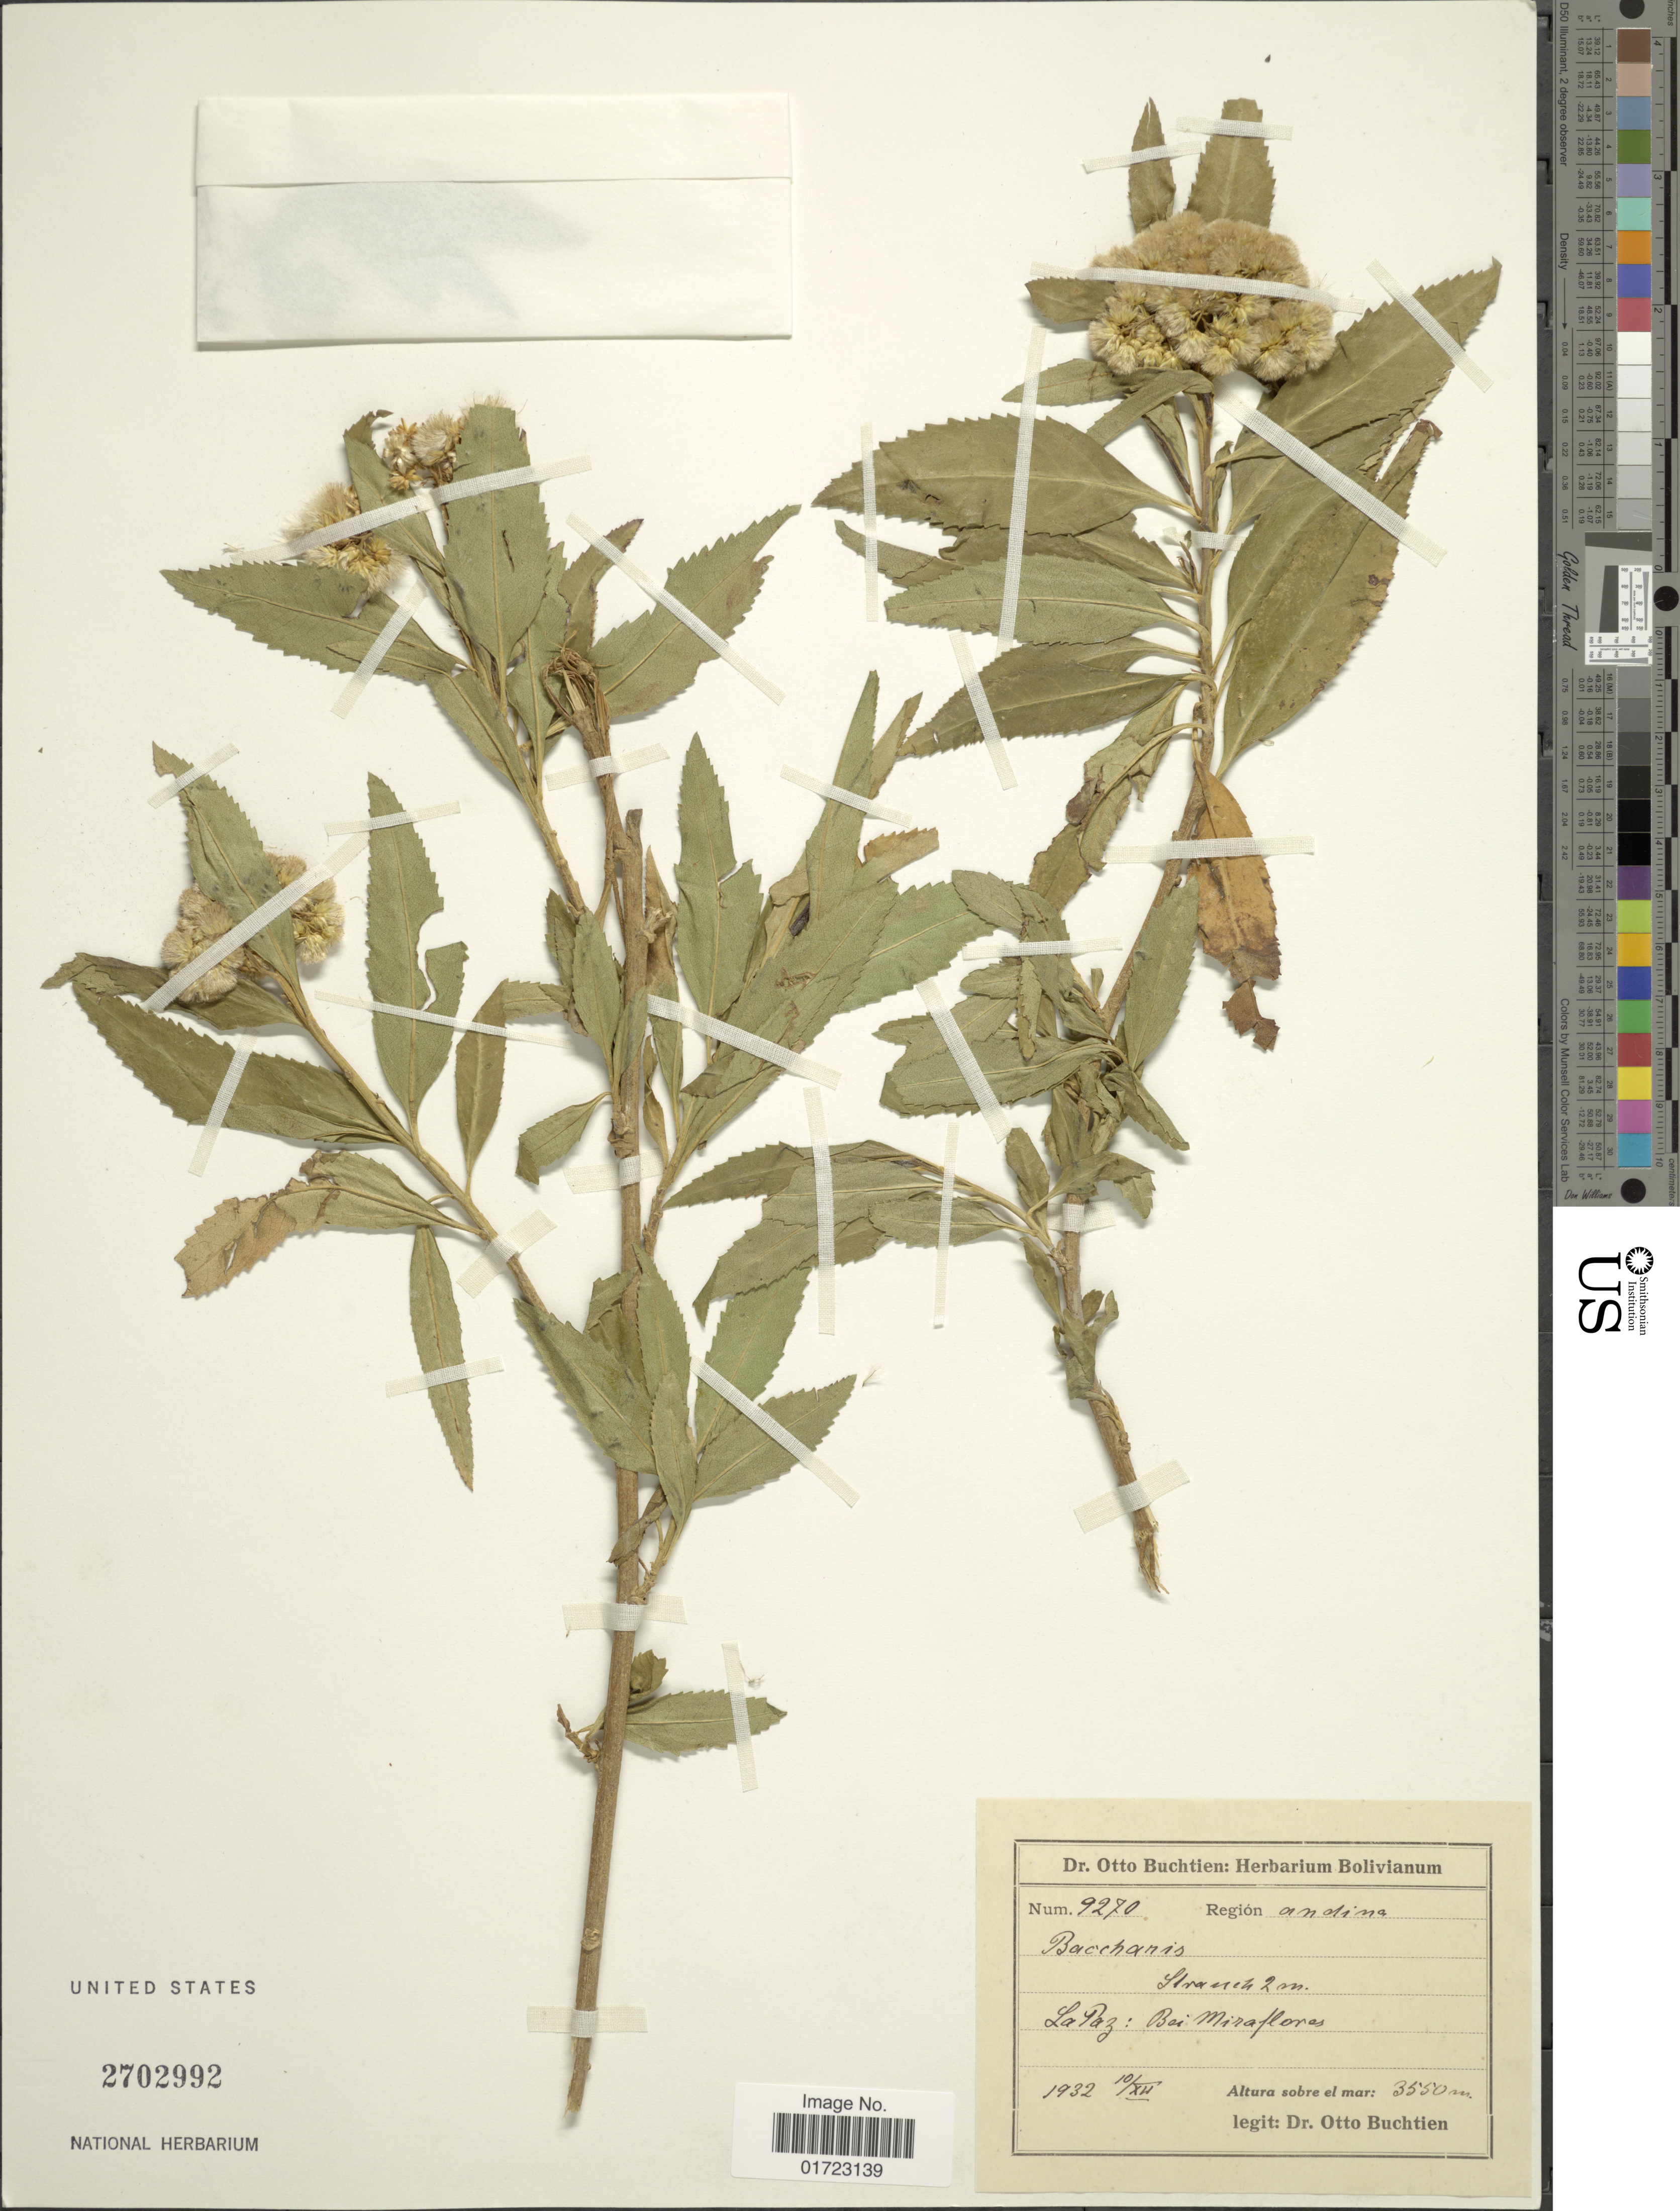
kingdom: Plantae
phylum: Tracheophyta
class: Magnoliopsida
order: Asterales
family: Asteraceae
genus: Baccharis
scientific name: Baccharis pentlandii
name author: DC.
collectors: O. Buchtien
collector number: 9270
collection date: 1932-12-10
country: Bolivia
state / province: La Paz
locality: Miraflores, Andine Region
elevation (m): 3550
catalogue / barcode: US 2702992